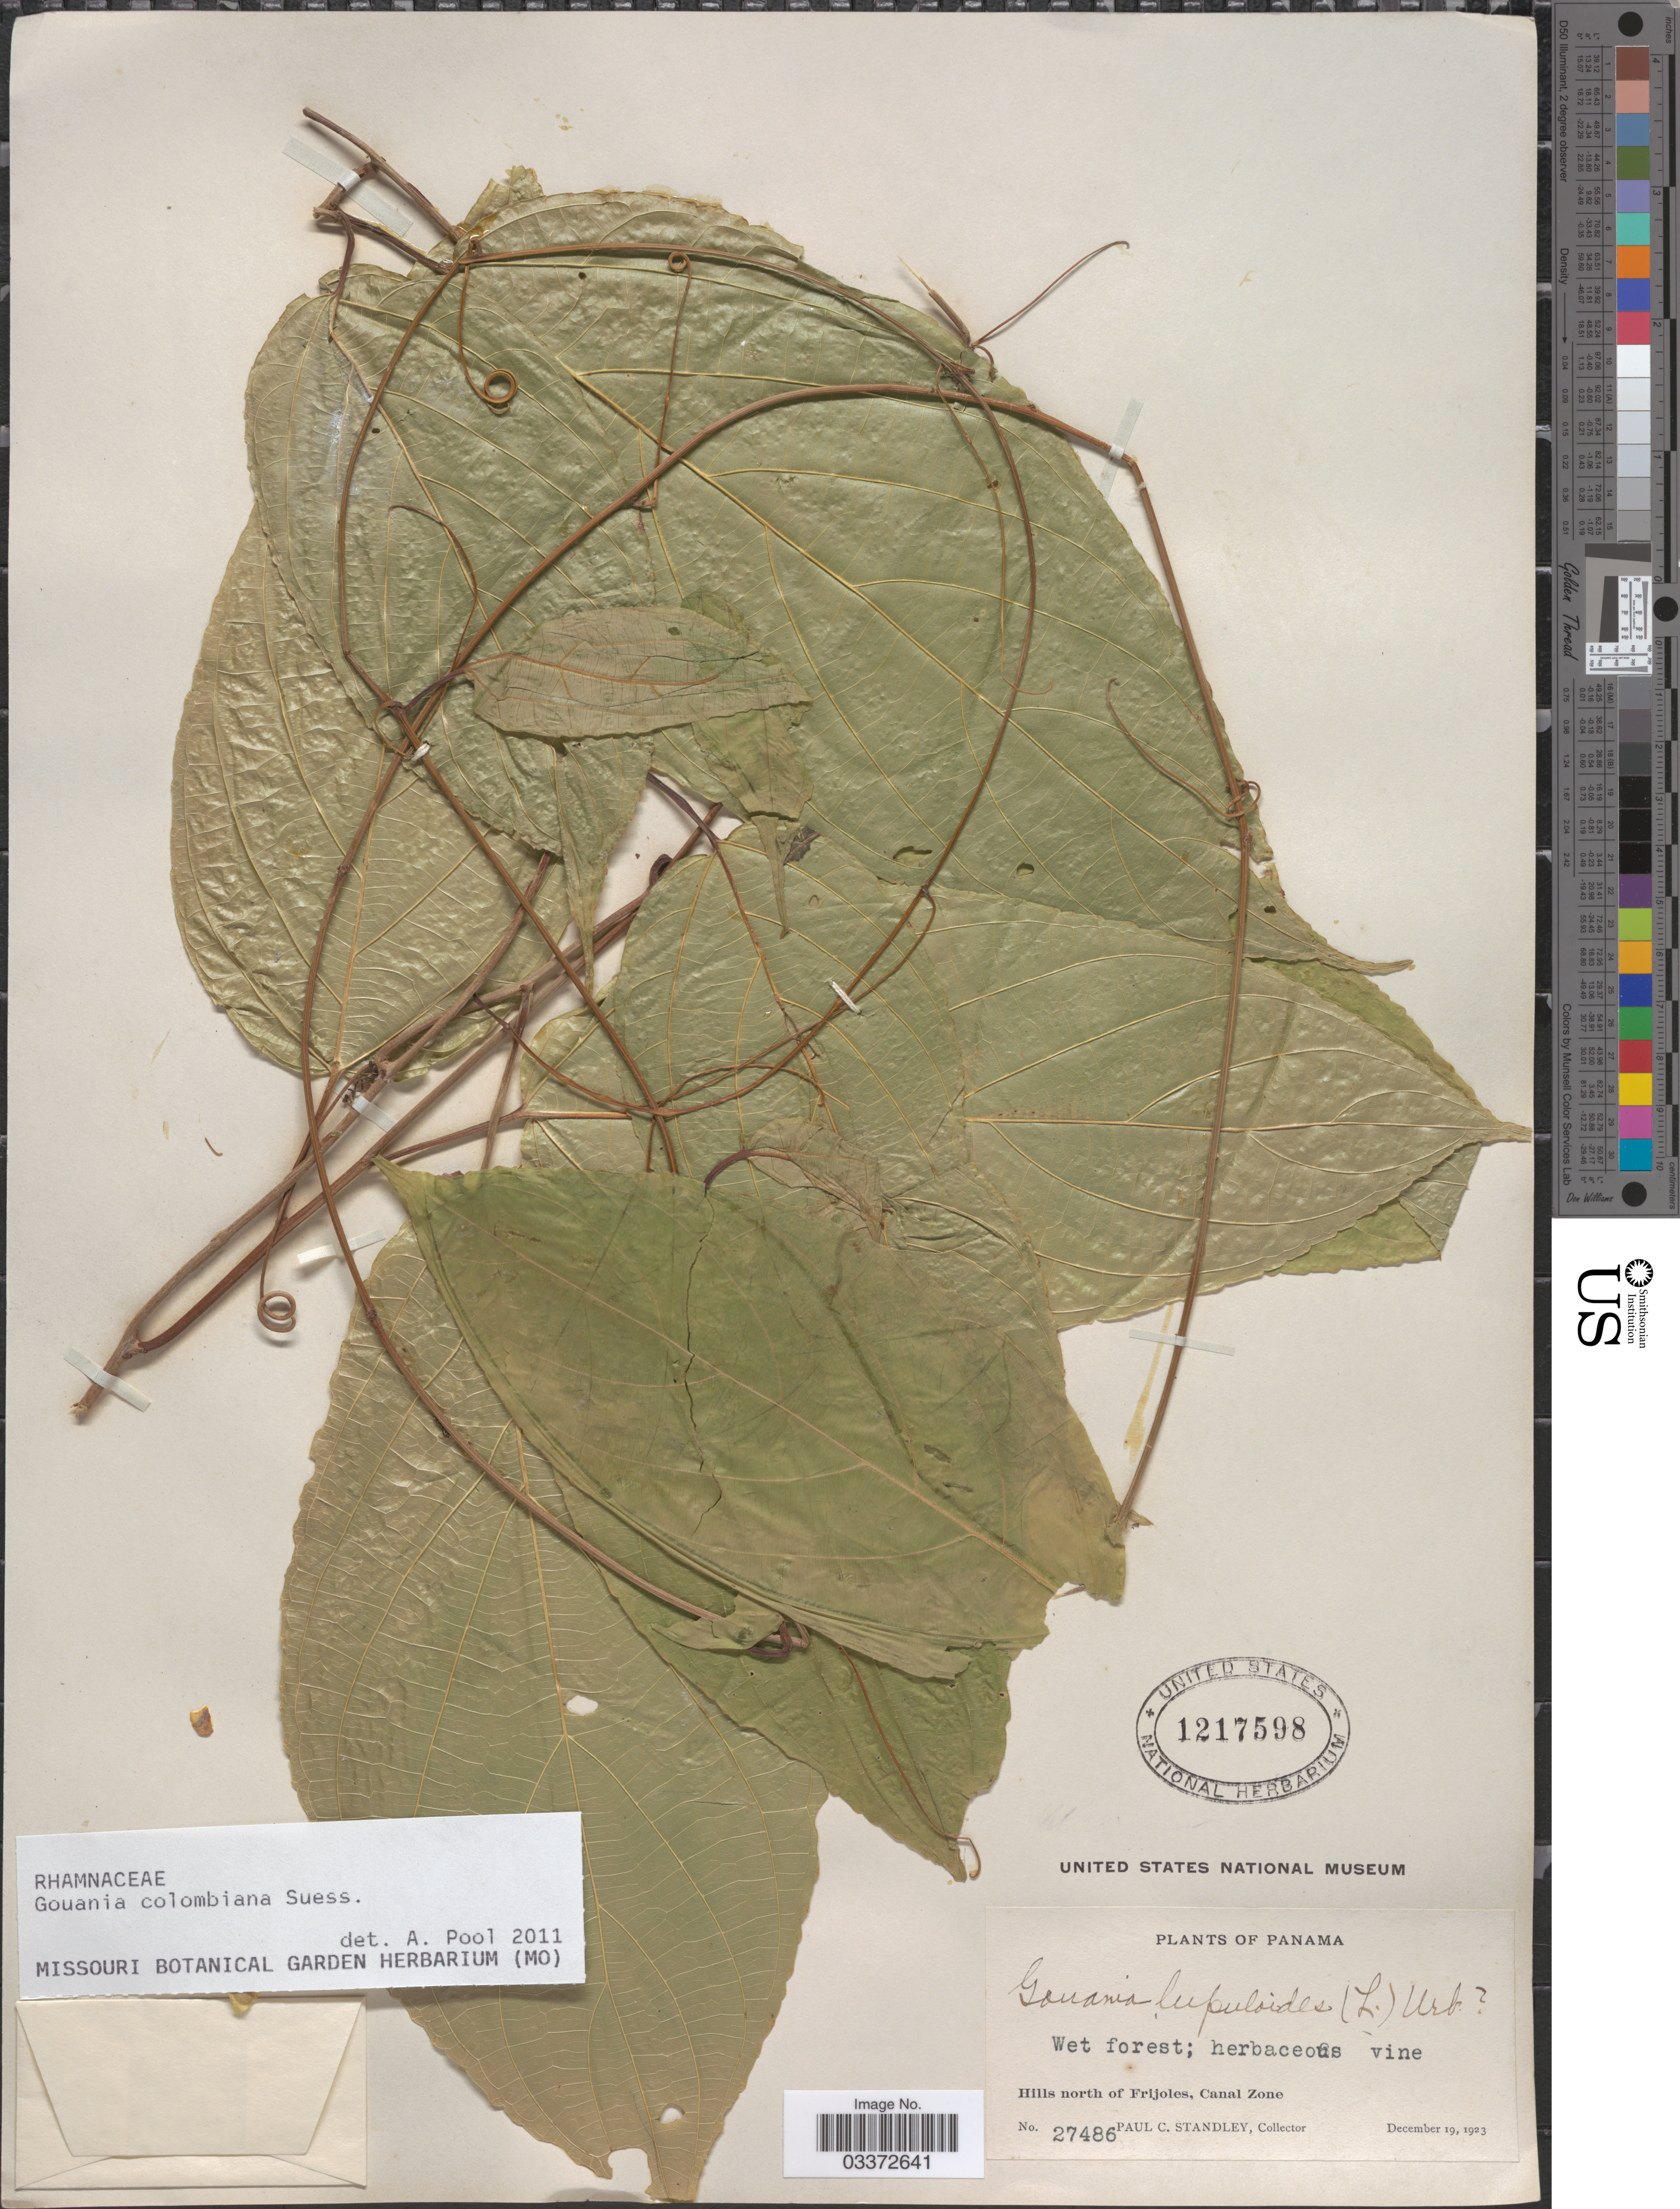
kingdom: Plantae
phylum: Tracheophyta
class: Magnoliopsida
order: Rosales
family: Rhamnaceae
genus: Gouania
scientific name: Gouania colombiana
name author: Suess.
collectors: P. C. Standley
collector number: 27486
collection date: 1923-12-19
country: Panama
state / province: Colón / Panamá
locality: Hills north of Frijoles, Canal Zone.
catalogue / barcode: US 1217598